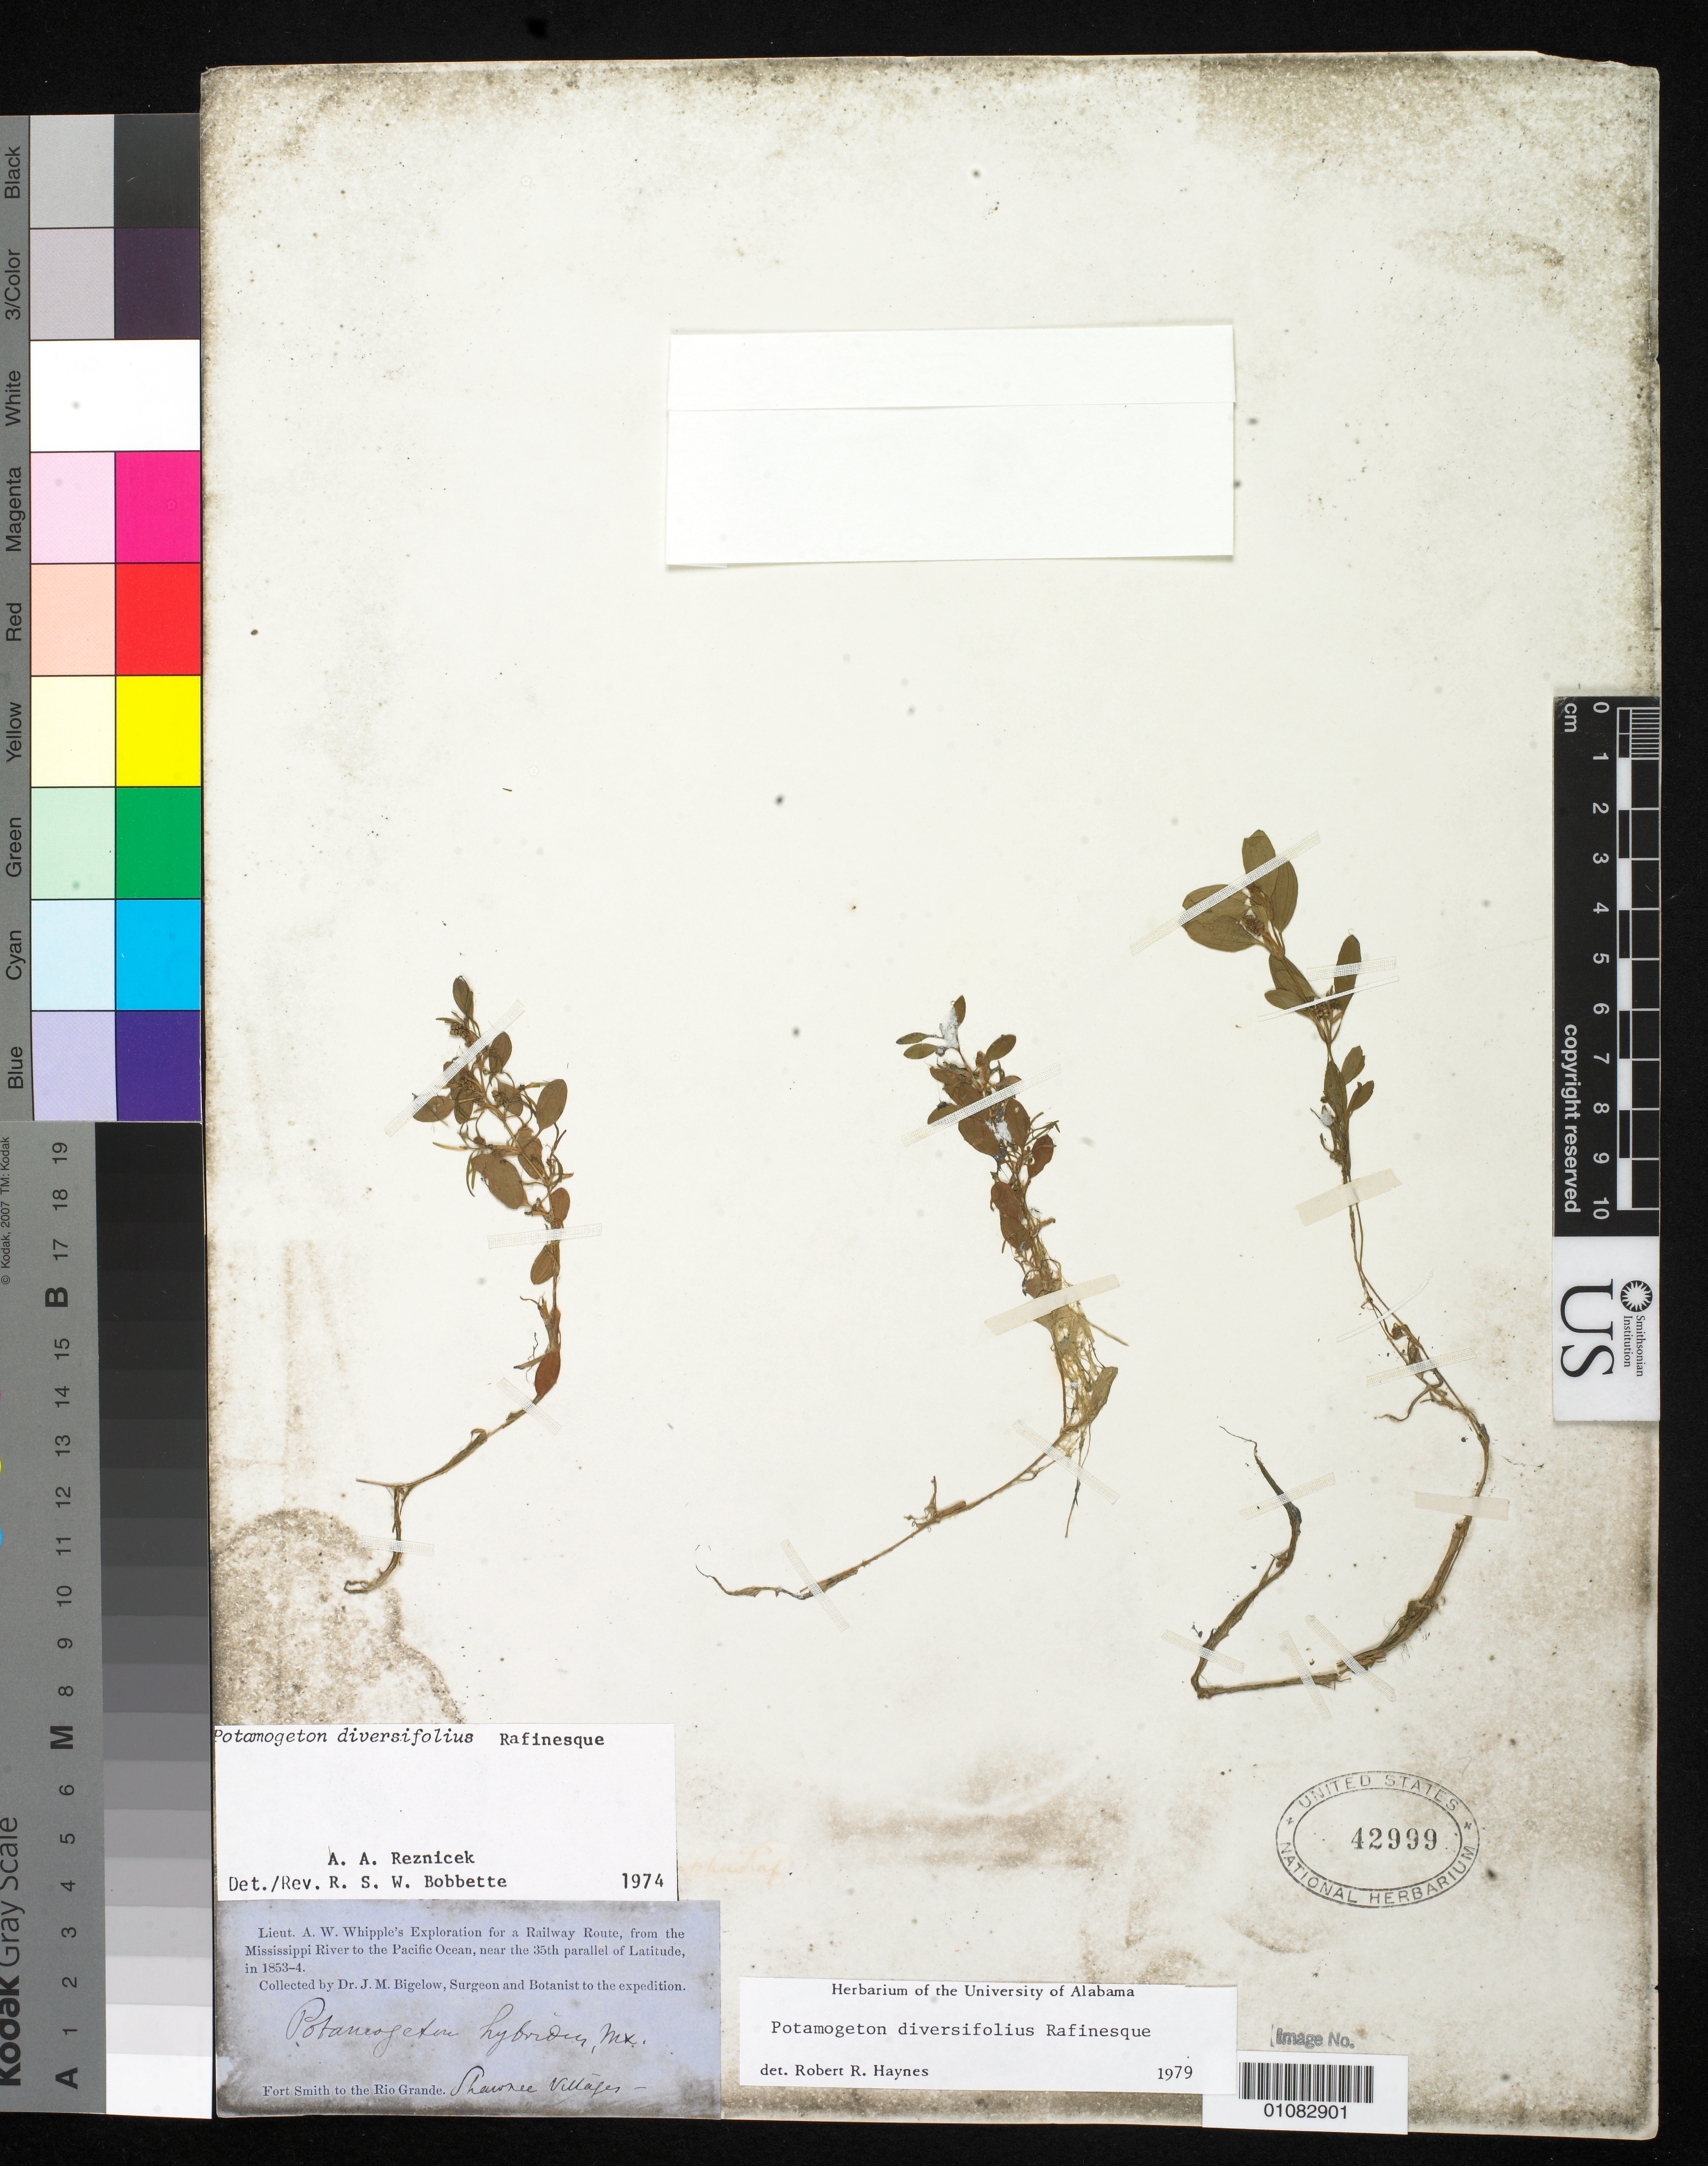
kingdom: Plantae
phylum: Tracheophyta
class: Liliopsida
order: Alismatales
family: Potamogetonaceae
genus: Potamogeton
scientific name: Potamogeton diversifolius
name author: Raf.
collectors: J. M. Bigelow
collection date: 1853/1854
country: United States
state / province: Oklahoma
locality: Fort Smith to the Rio Grande, Shawnee Villages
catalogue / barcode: US 42999